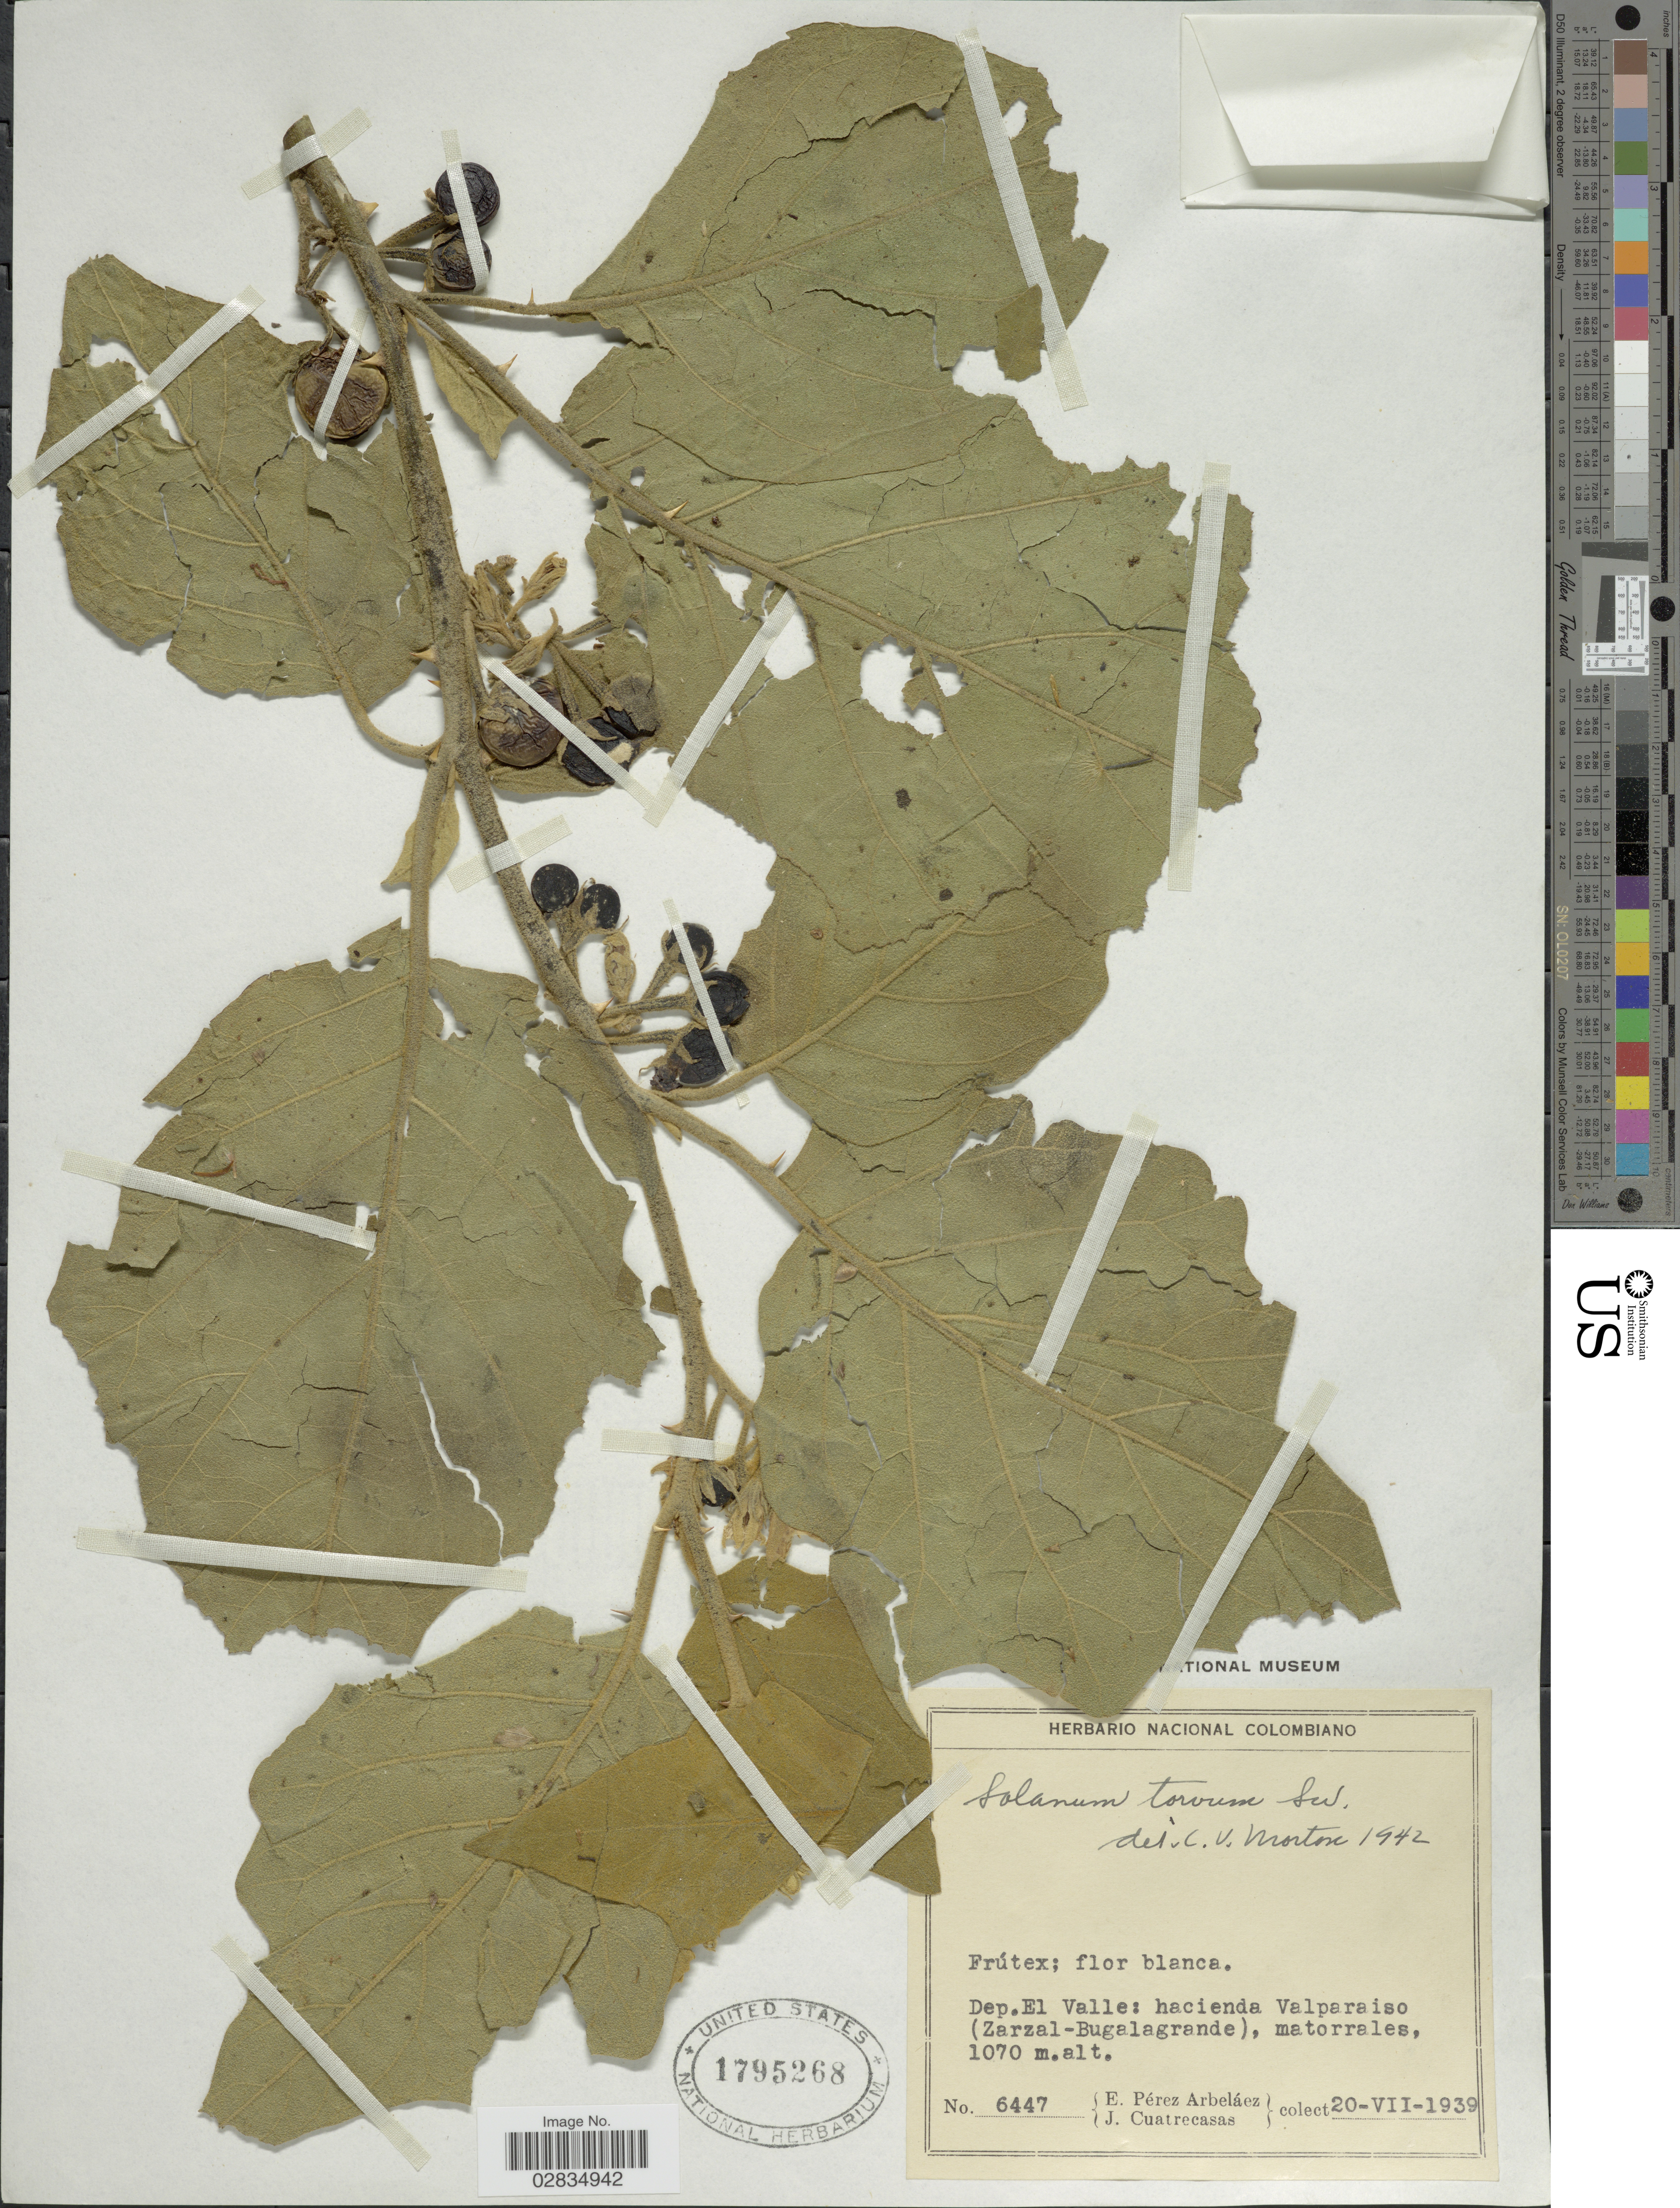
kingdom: Plantae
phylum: Tracheophyta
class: Magnoliopsida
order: Solanales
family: Solanaceae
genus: Solanum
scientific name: Solanum torvum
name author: Sw.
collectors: E. Pérez Arbeláez & J. Cuatrecasas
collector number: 6447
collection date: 1939-07-20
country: Colombia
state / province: Valle del Cauca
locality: Dep. El Valle: hacienda Valparaiso (Zarzal-Bugalagrande).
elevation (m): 1070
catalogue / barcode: US 1795268